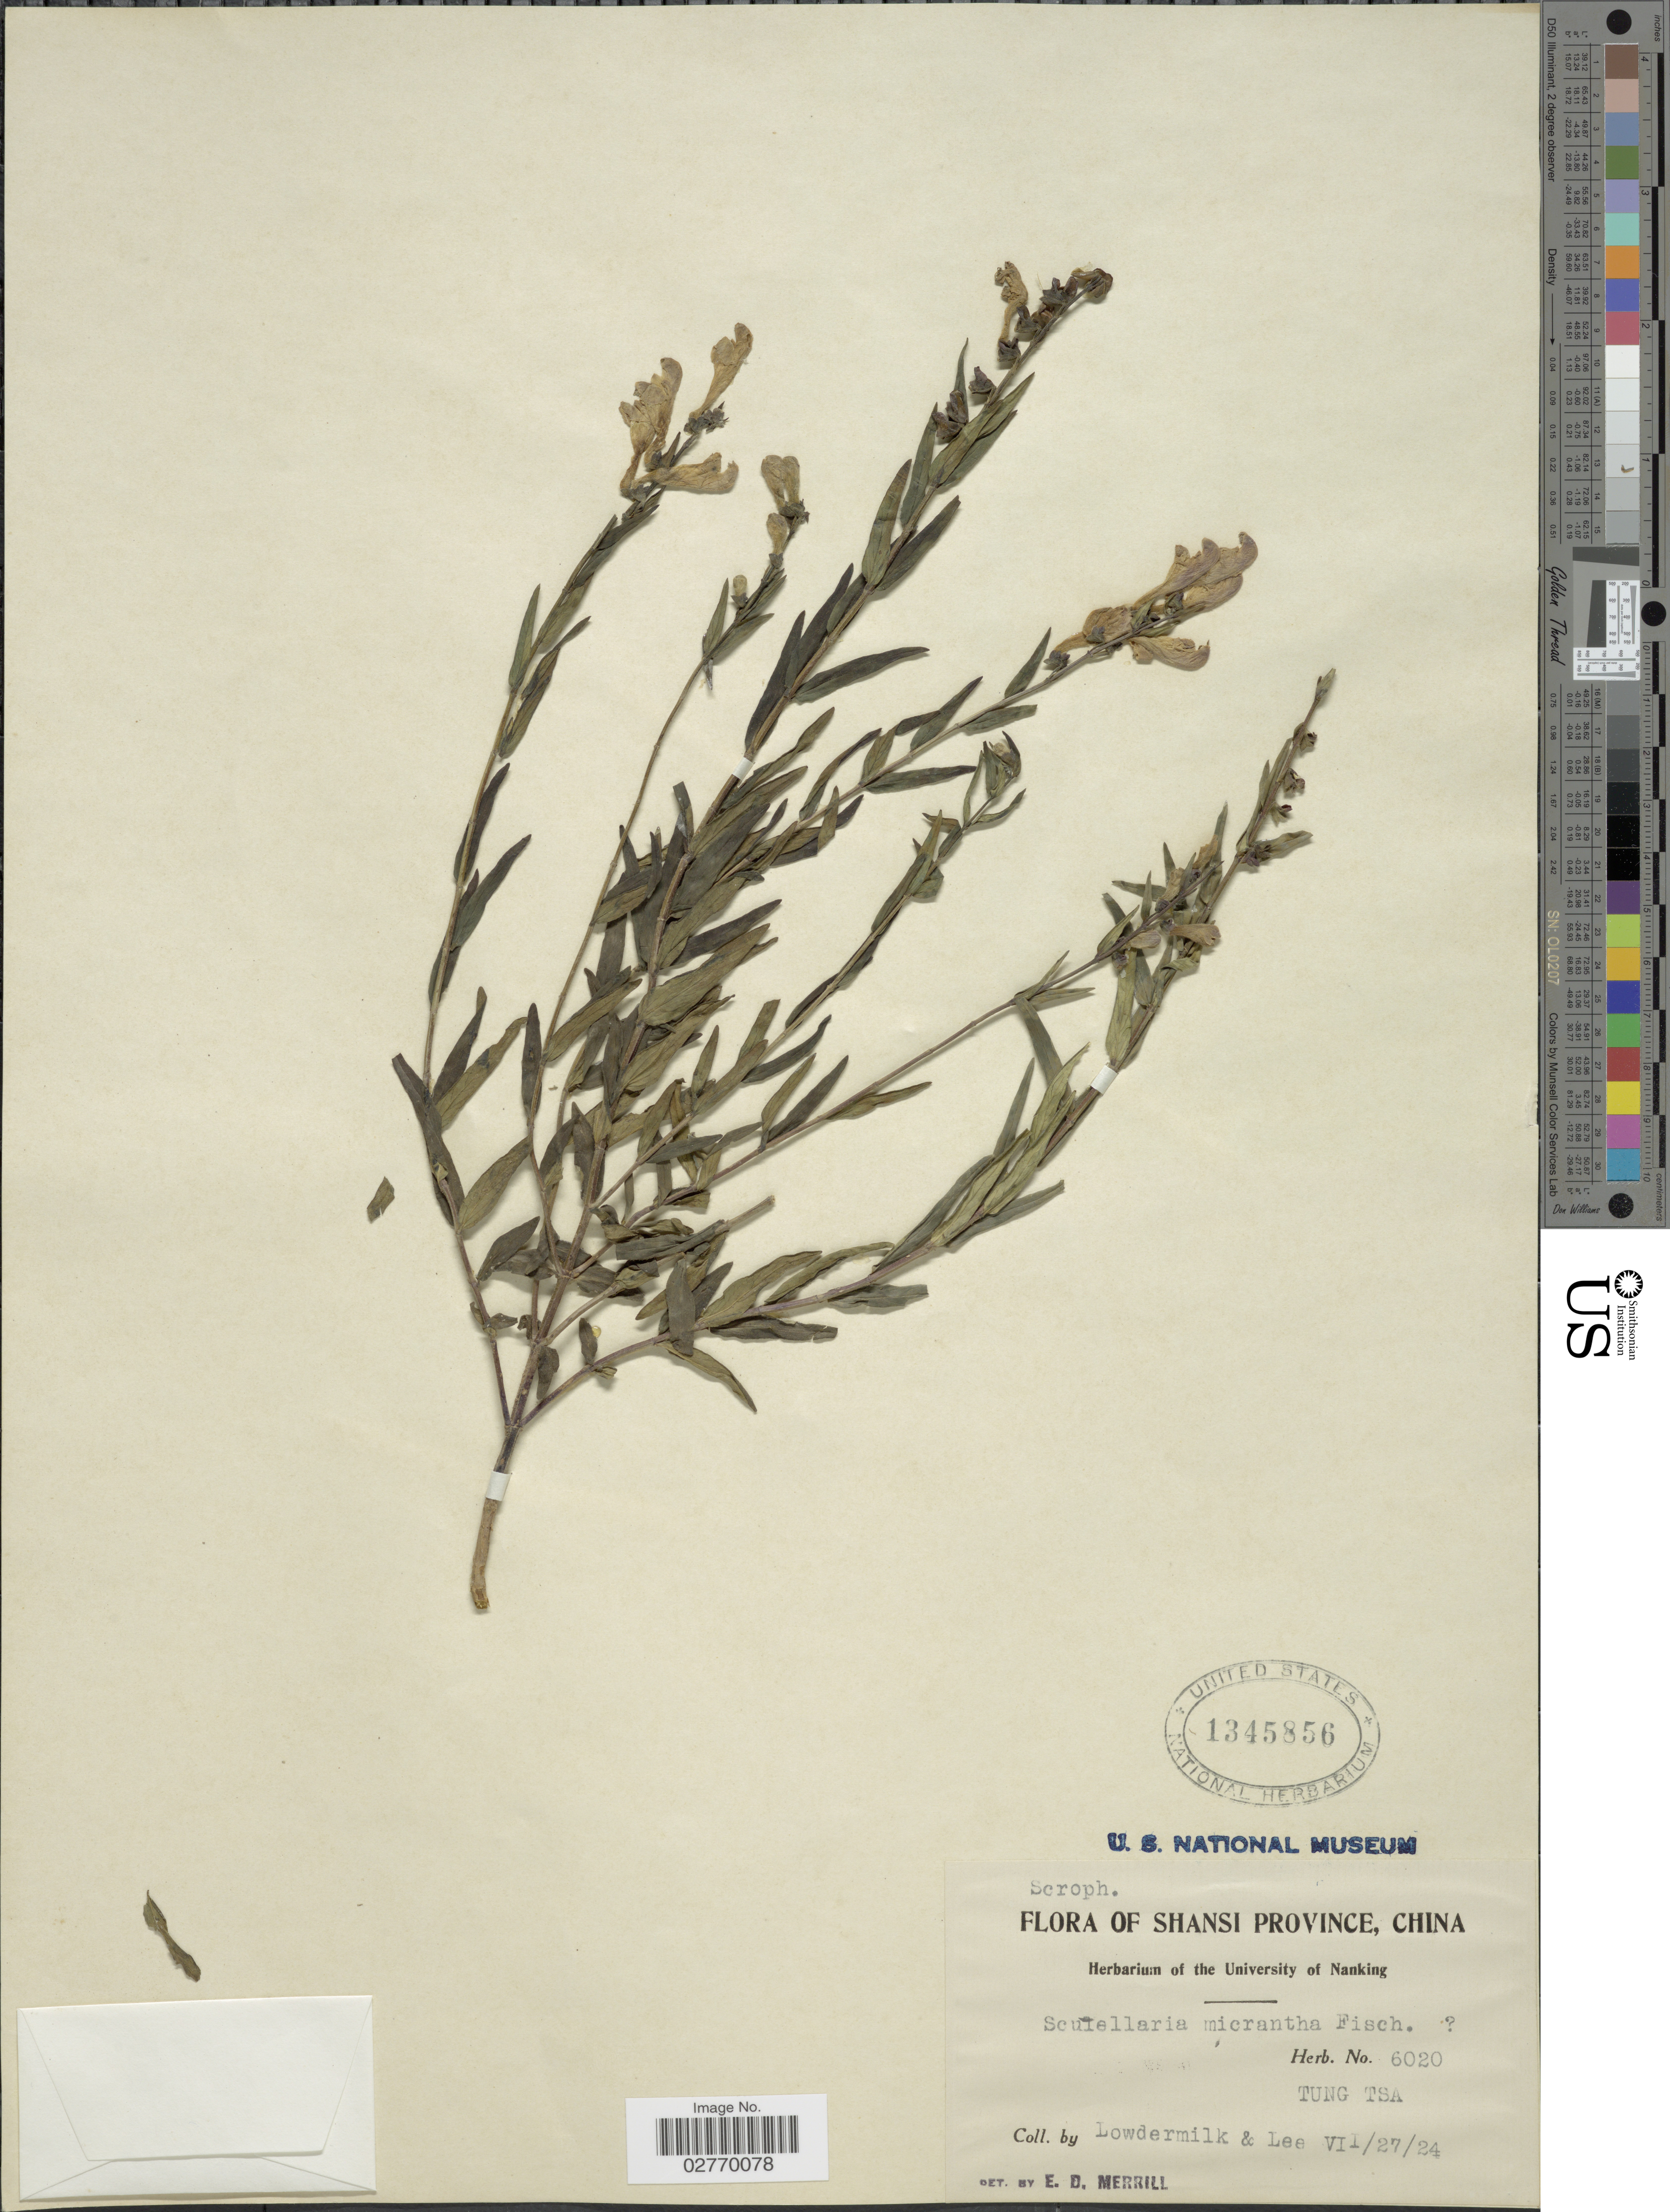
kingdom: Plantae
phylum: Tracheophyta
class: Magnoliopsida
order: Lamiales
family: Lamiaceae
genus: Scutellaria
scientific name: Scutellaria macrantha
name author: Fisch. ex Rchb.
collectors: Lowdermilk & -. Lee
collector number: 6020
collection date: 1924-07-27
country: China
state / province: Shanxi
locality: Shansi Province. Tung Tsa.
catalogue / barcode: US 1345856